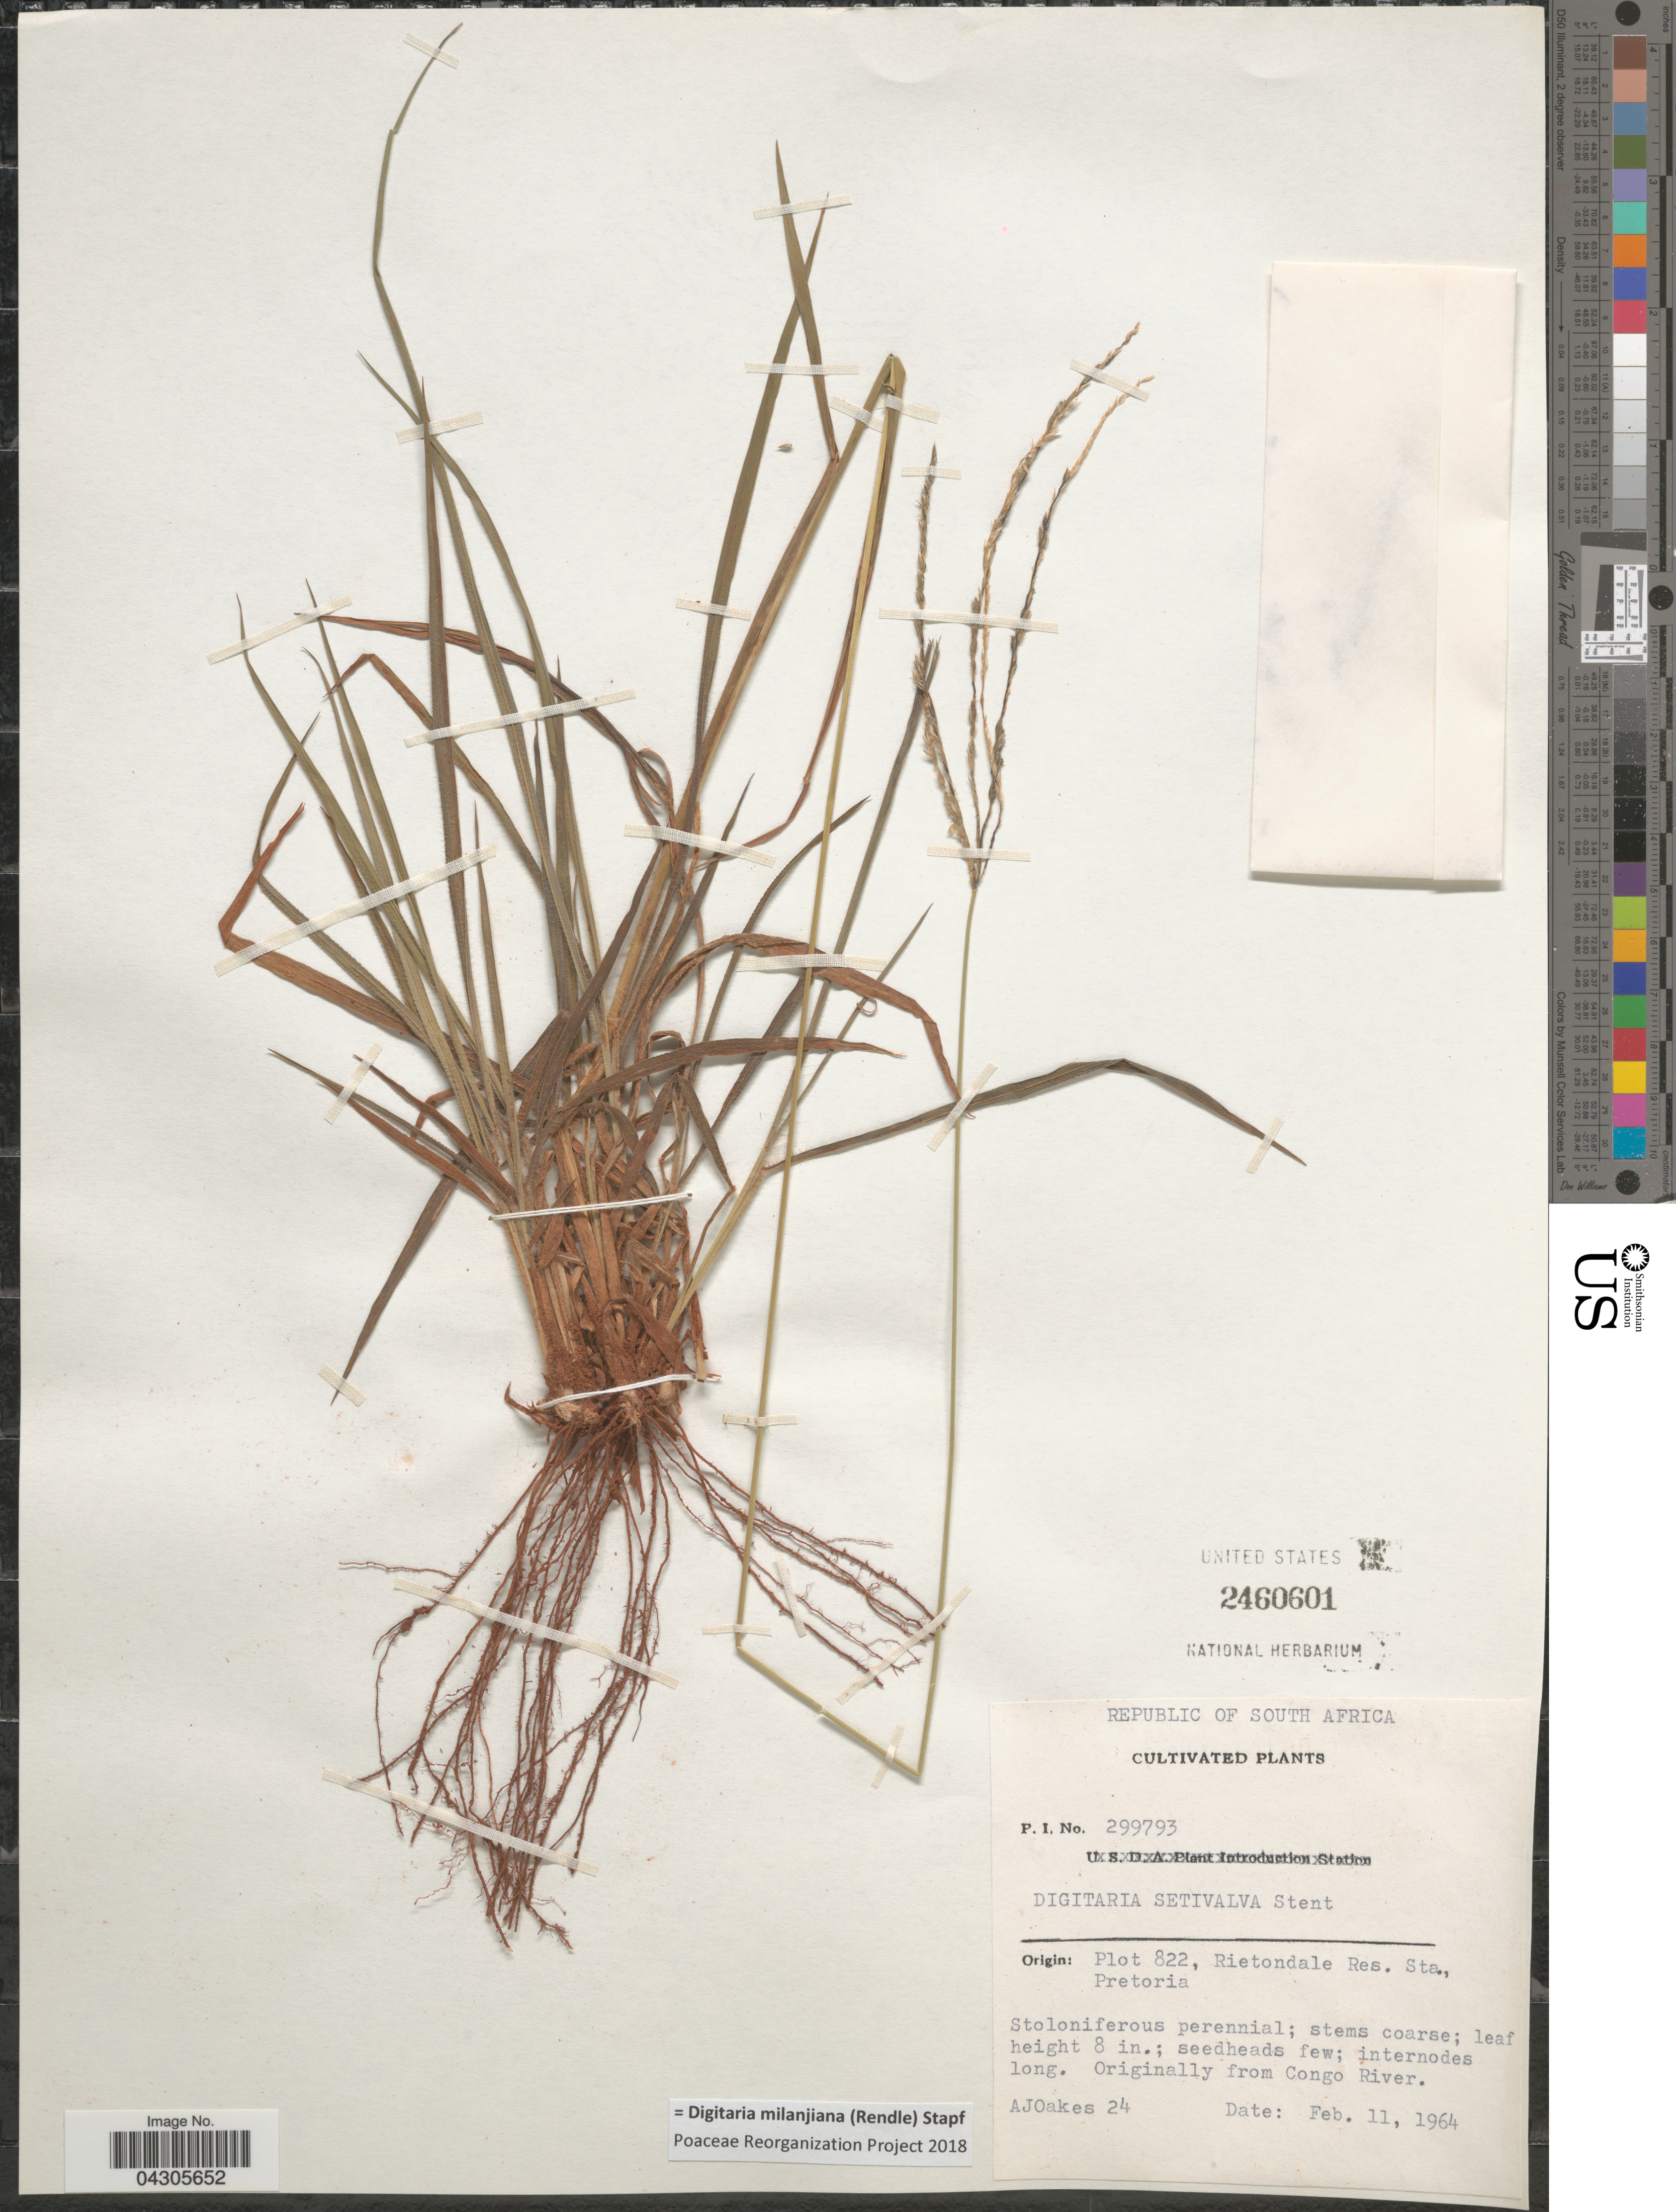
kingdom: Plantae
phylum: Tracheophyta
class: Liliopsida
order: Poales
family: Poaceae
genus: Digitaria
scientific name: Digitaria milanjiana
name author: (Rendle) Stapf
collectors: A. Oakes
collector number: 24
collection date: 1964-02-11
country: South Africa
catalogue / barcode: US 2460601